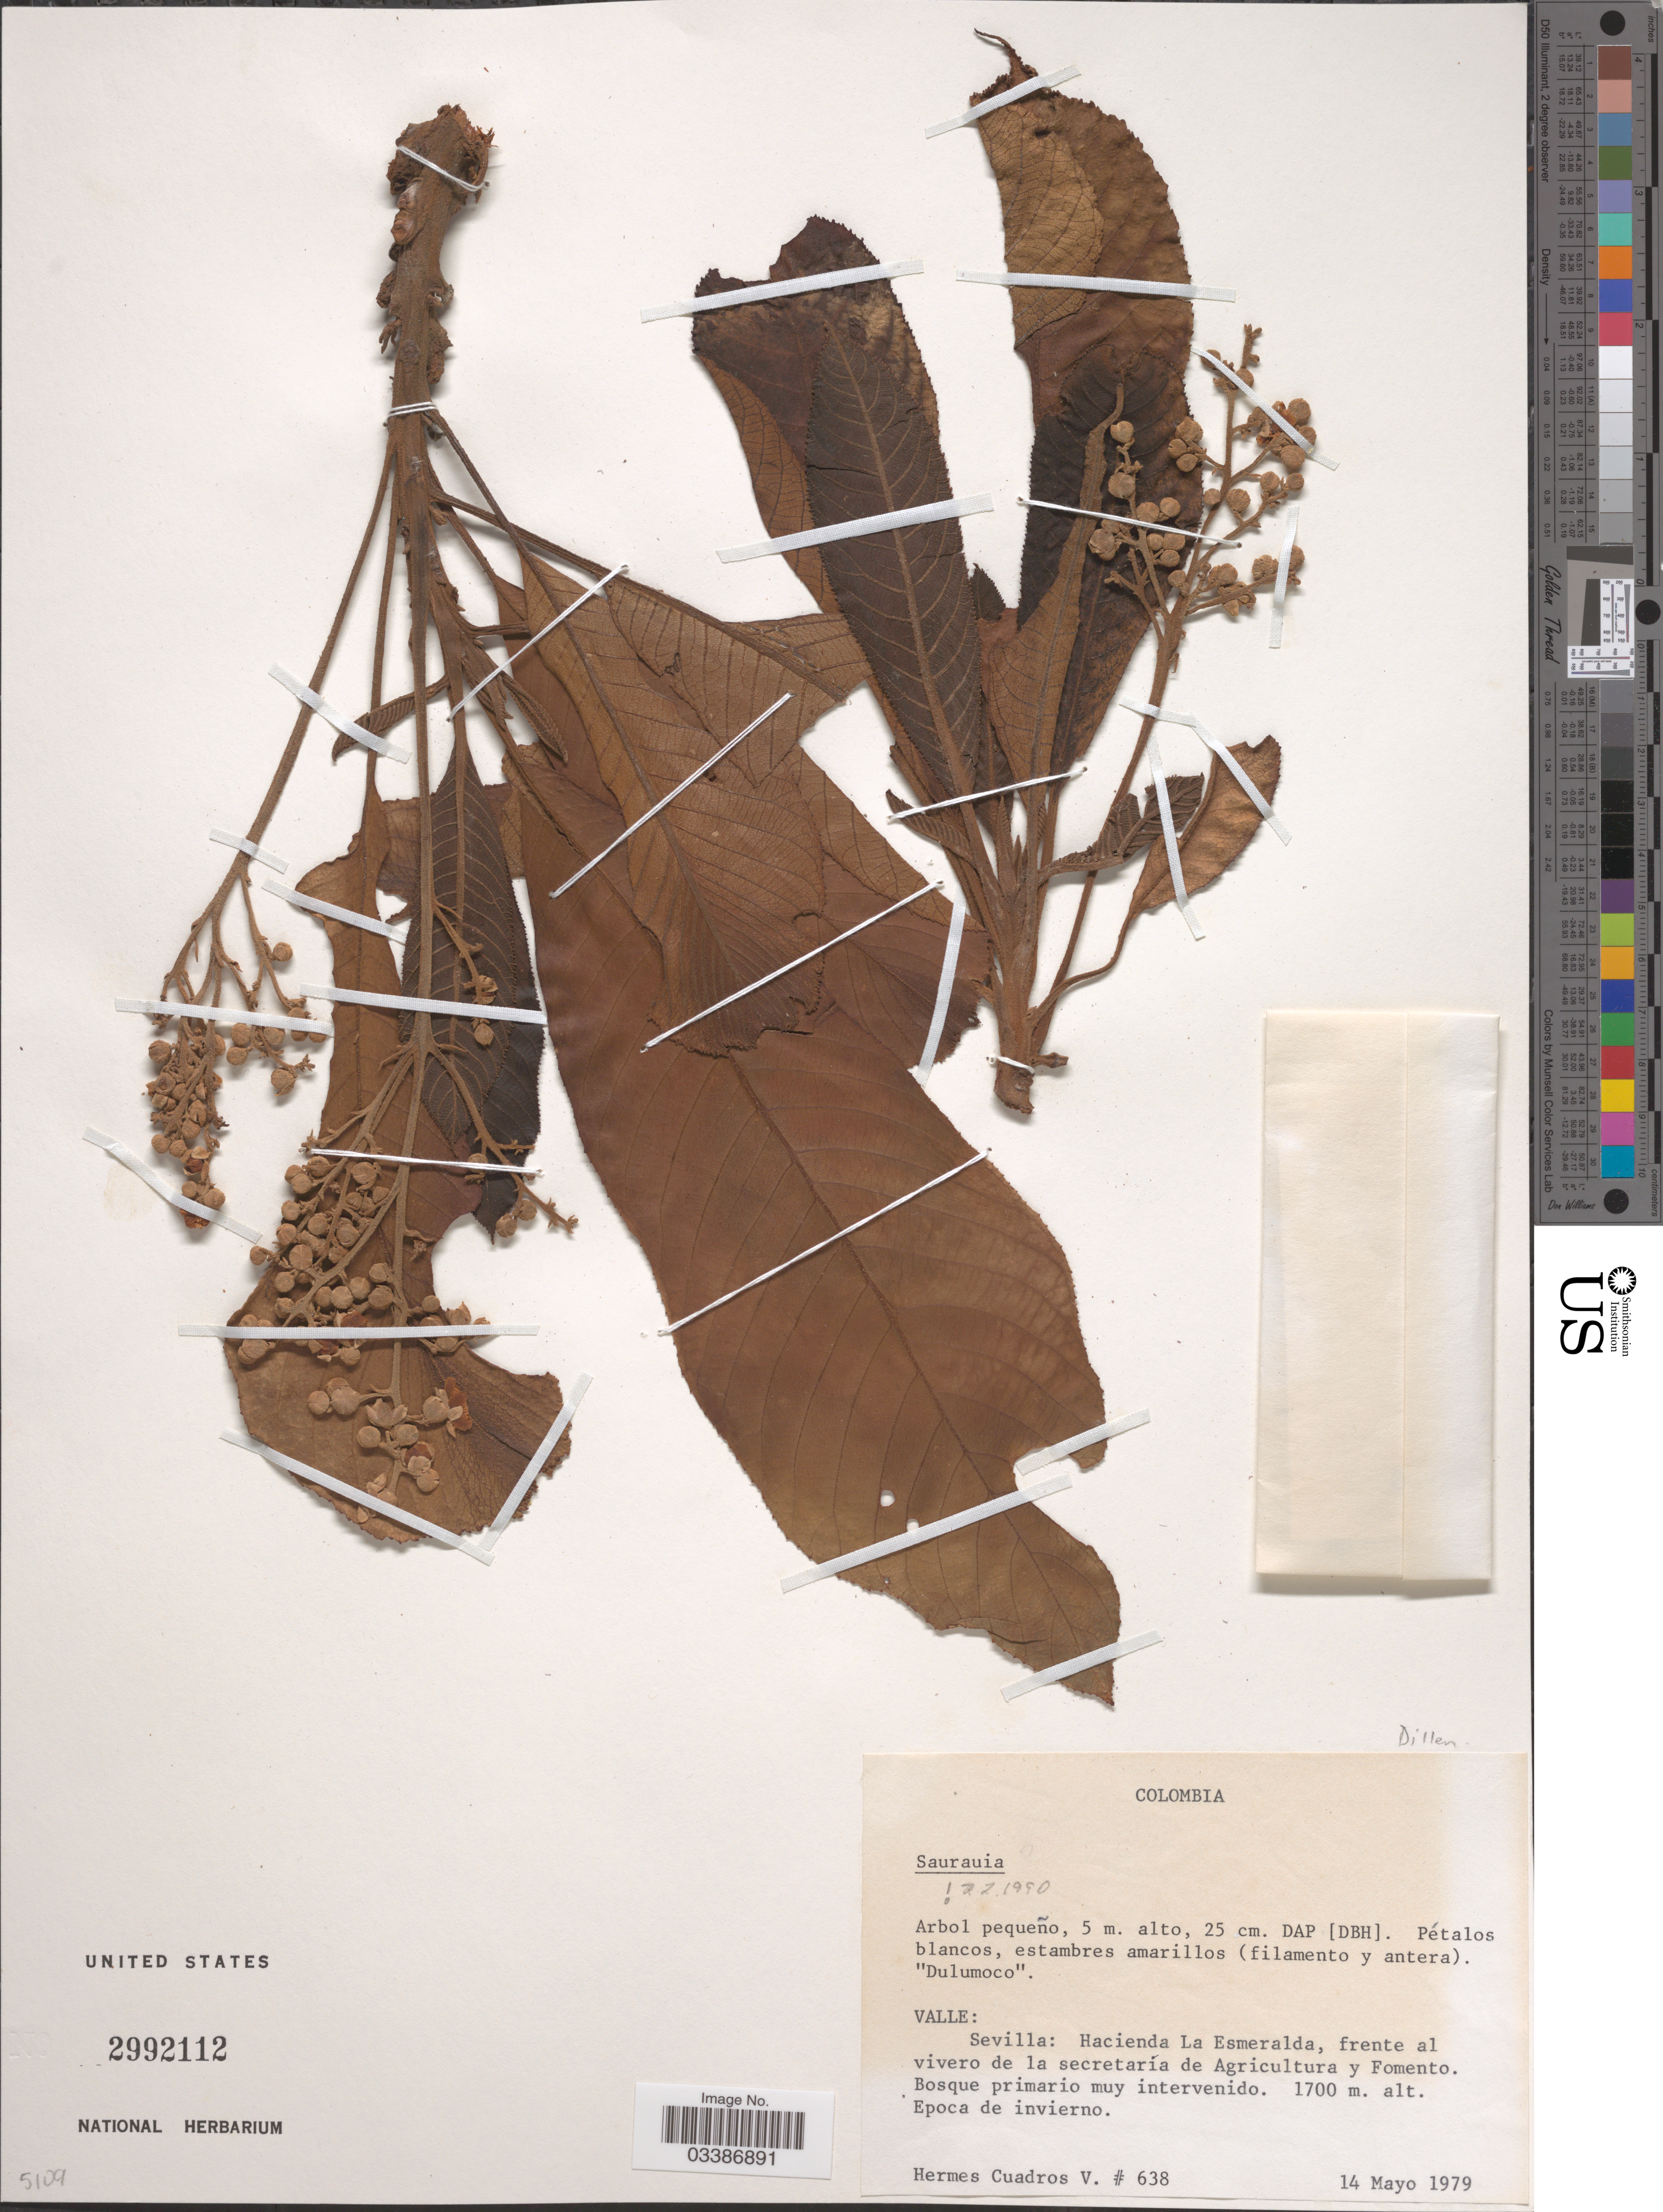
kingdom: Plantae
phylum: Tracheophyta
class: Magnoliopsida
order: Ericales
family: Actinidiaceae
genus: Saurauia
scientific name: Saurauia sp.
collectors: H. Cuadros V.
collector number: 638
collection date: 1979-05-14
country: Colombia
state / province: Valle del Cauca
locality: Sevilla: Hacienda La Esmeralda, frente al vivero de la secretaria de Argicultura y Fomento.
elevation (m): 1700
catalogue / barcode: US 2992112